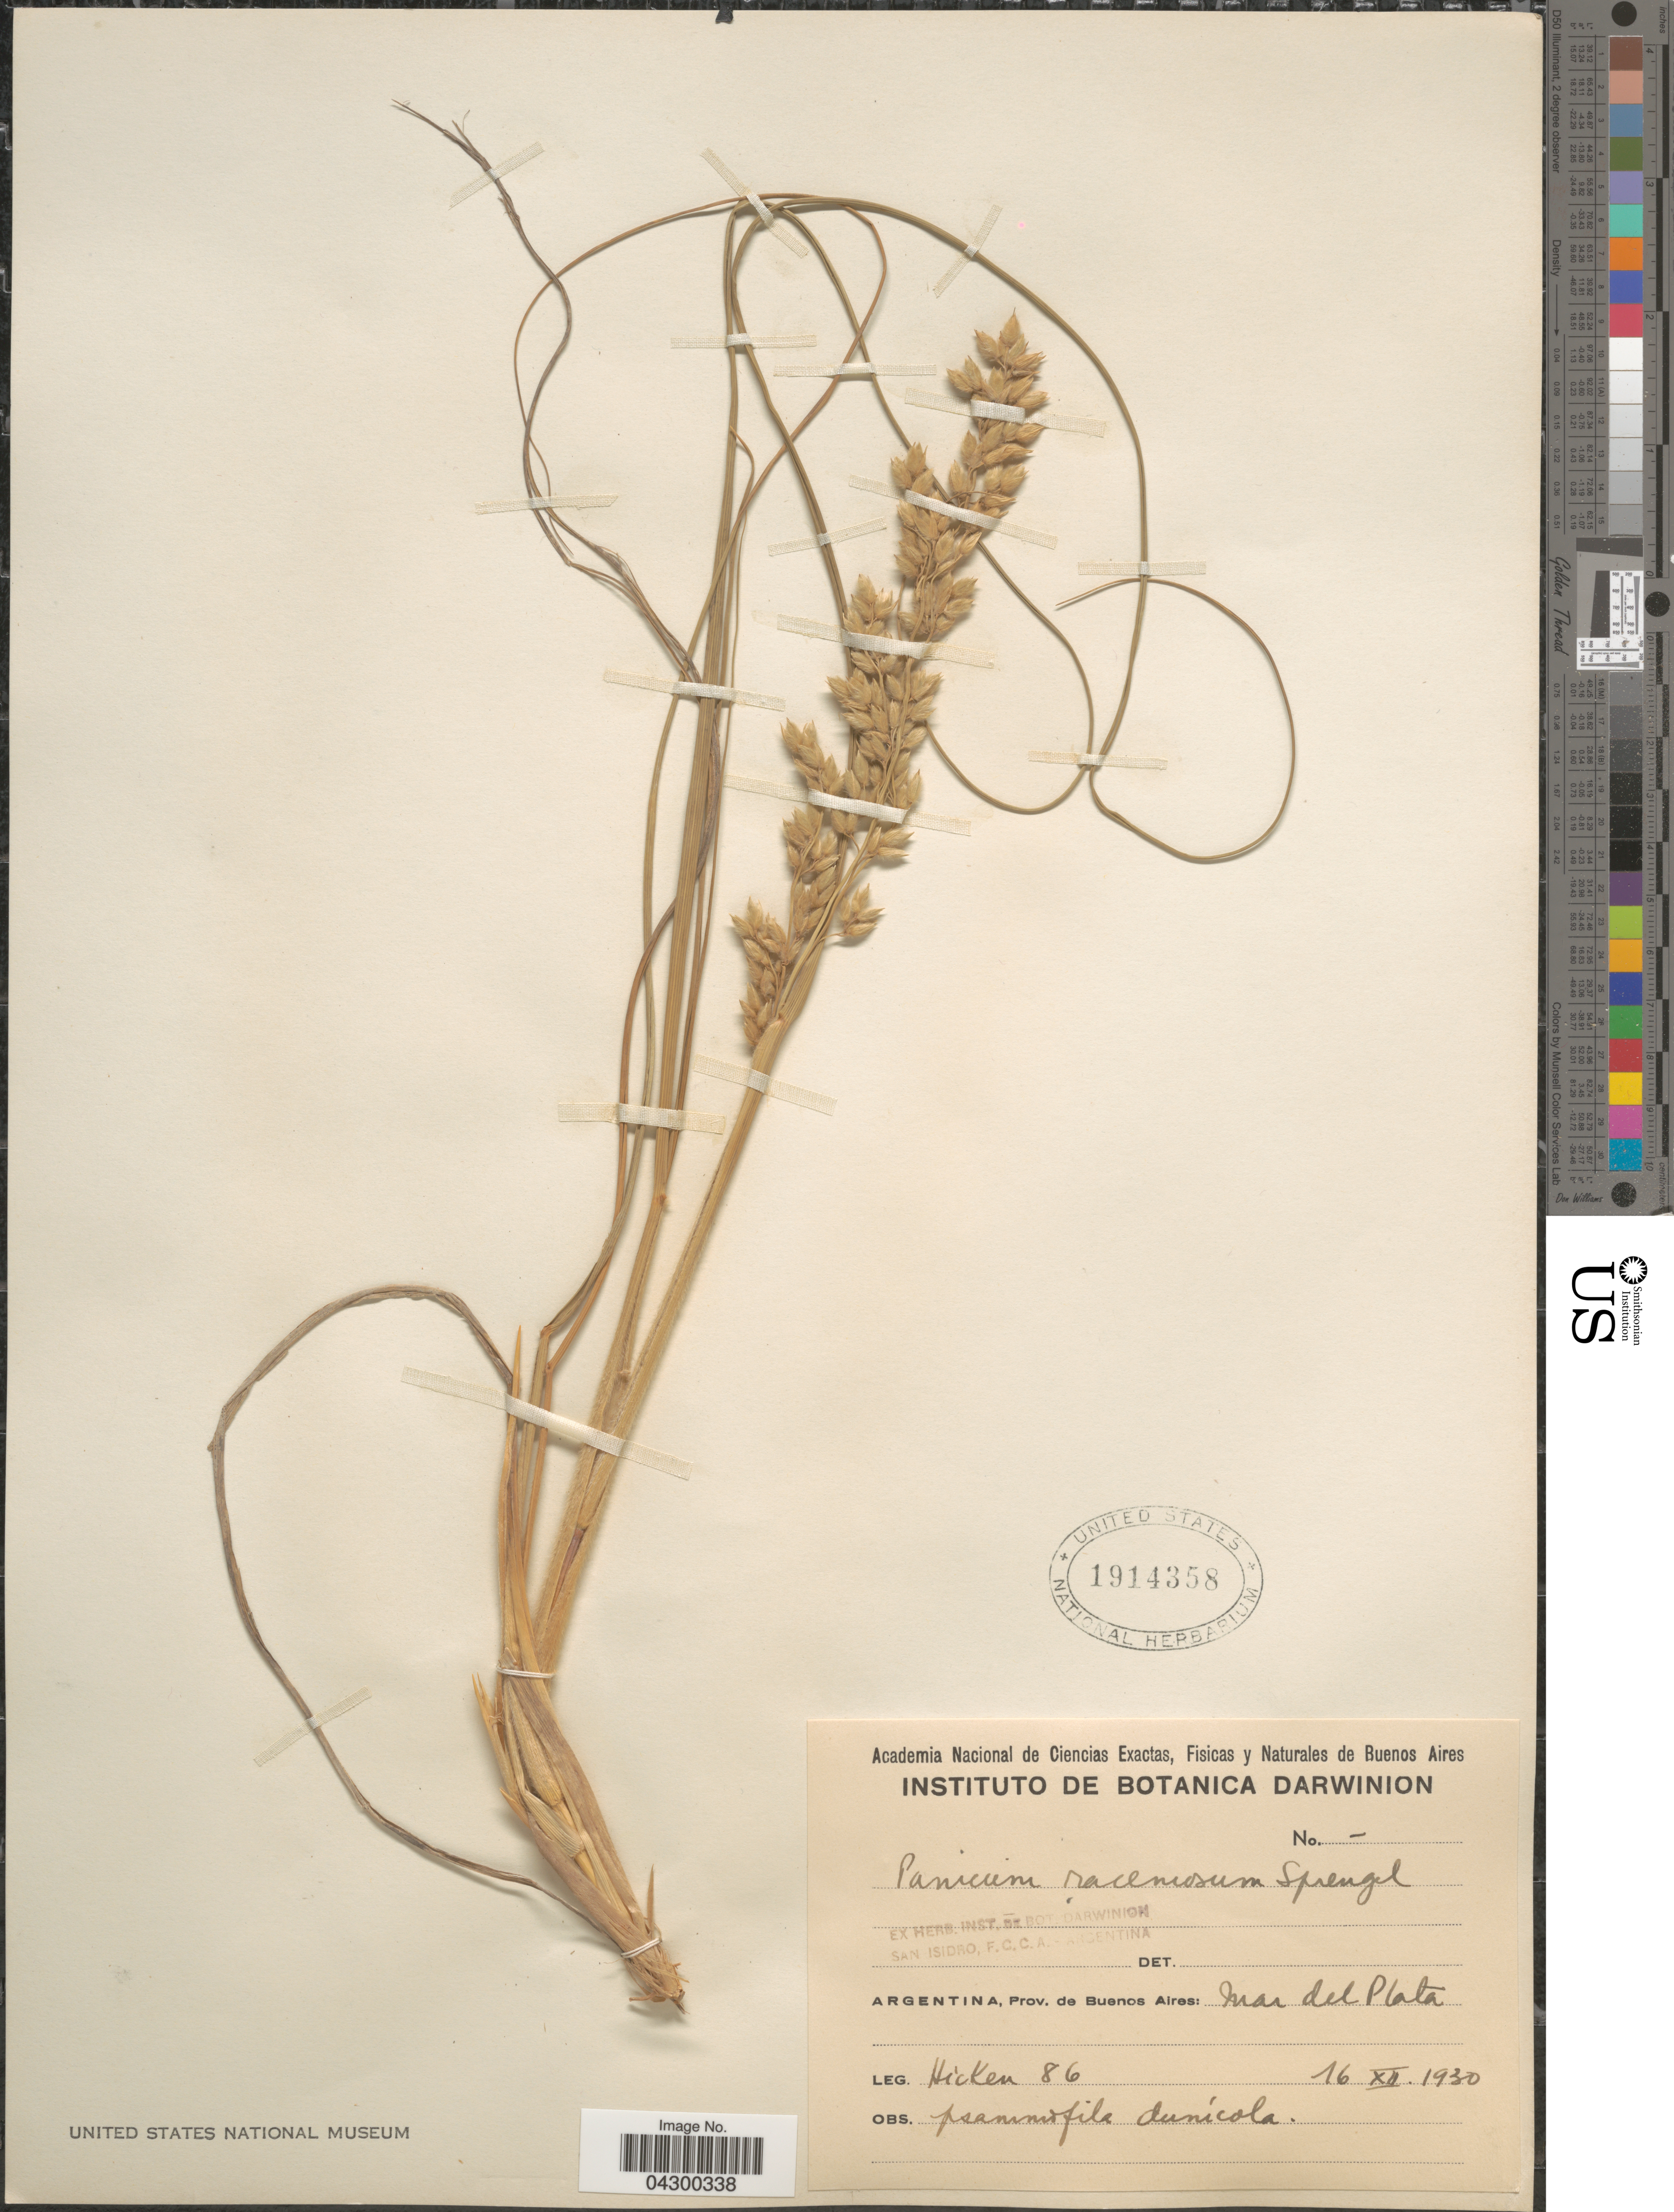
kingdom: Plantae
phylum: Tracheophyta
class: Liliopsida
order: Poales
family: Poaceae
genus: Panicum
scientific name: Panicum racemosum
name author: (P. Beauv.) Spreng.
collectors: Hicken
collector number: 86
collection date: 1930-12-16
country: Argentina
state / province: Buenos Aires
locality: Mar del Plata.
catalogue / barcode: US 1914358